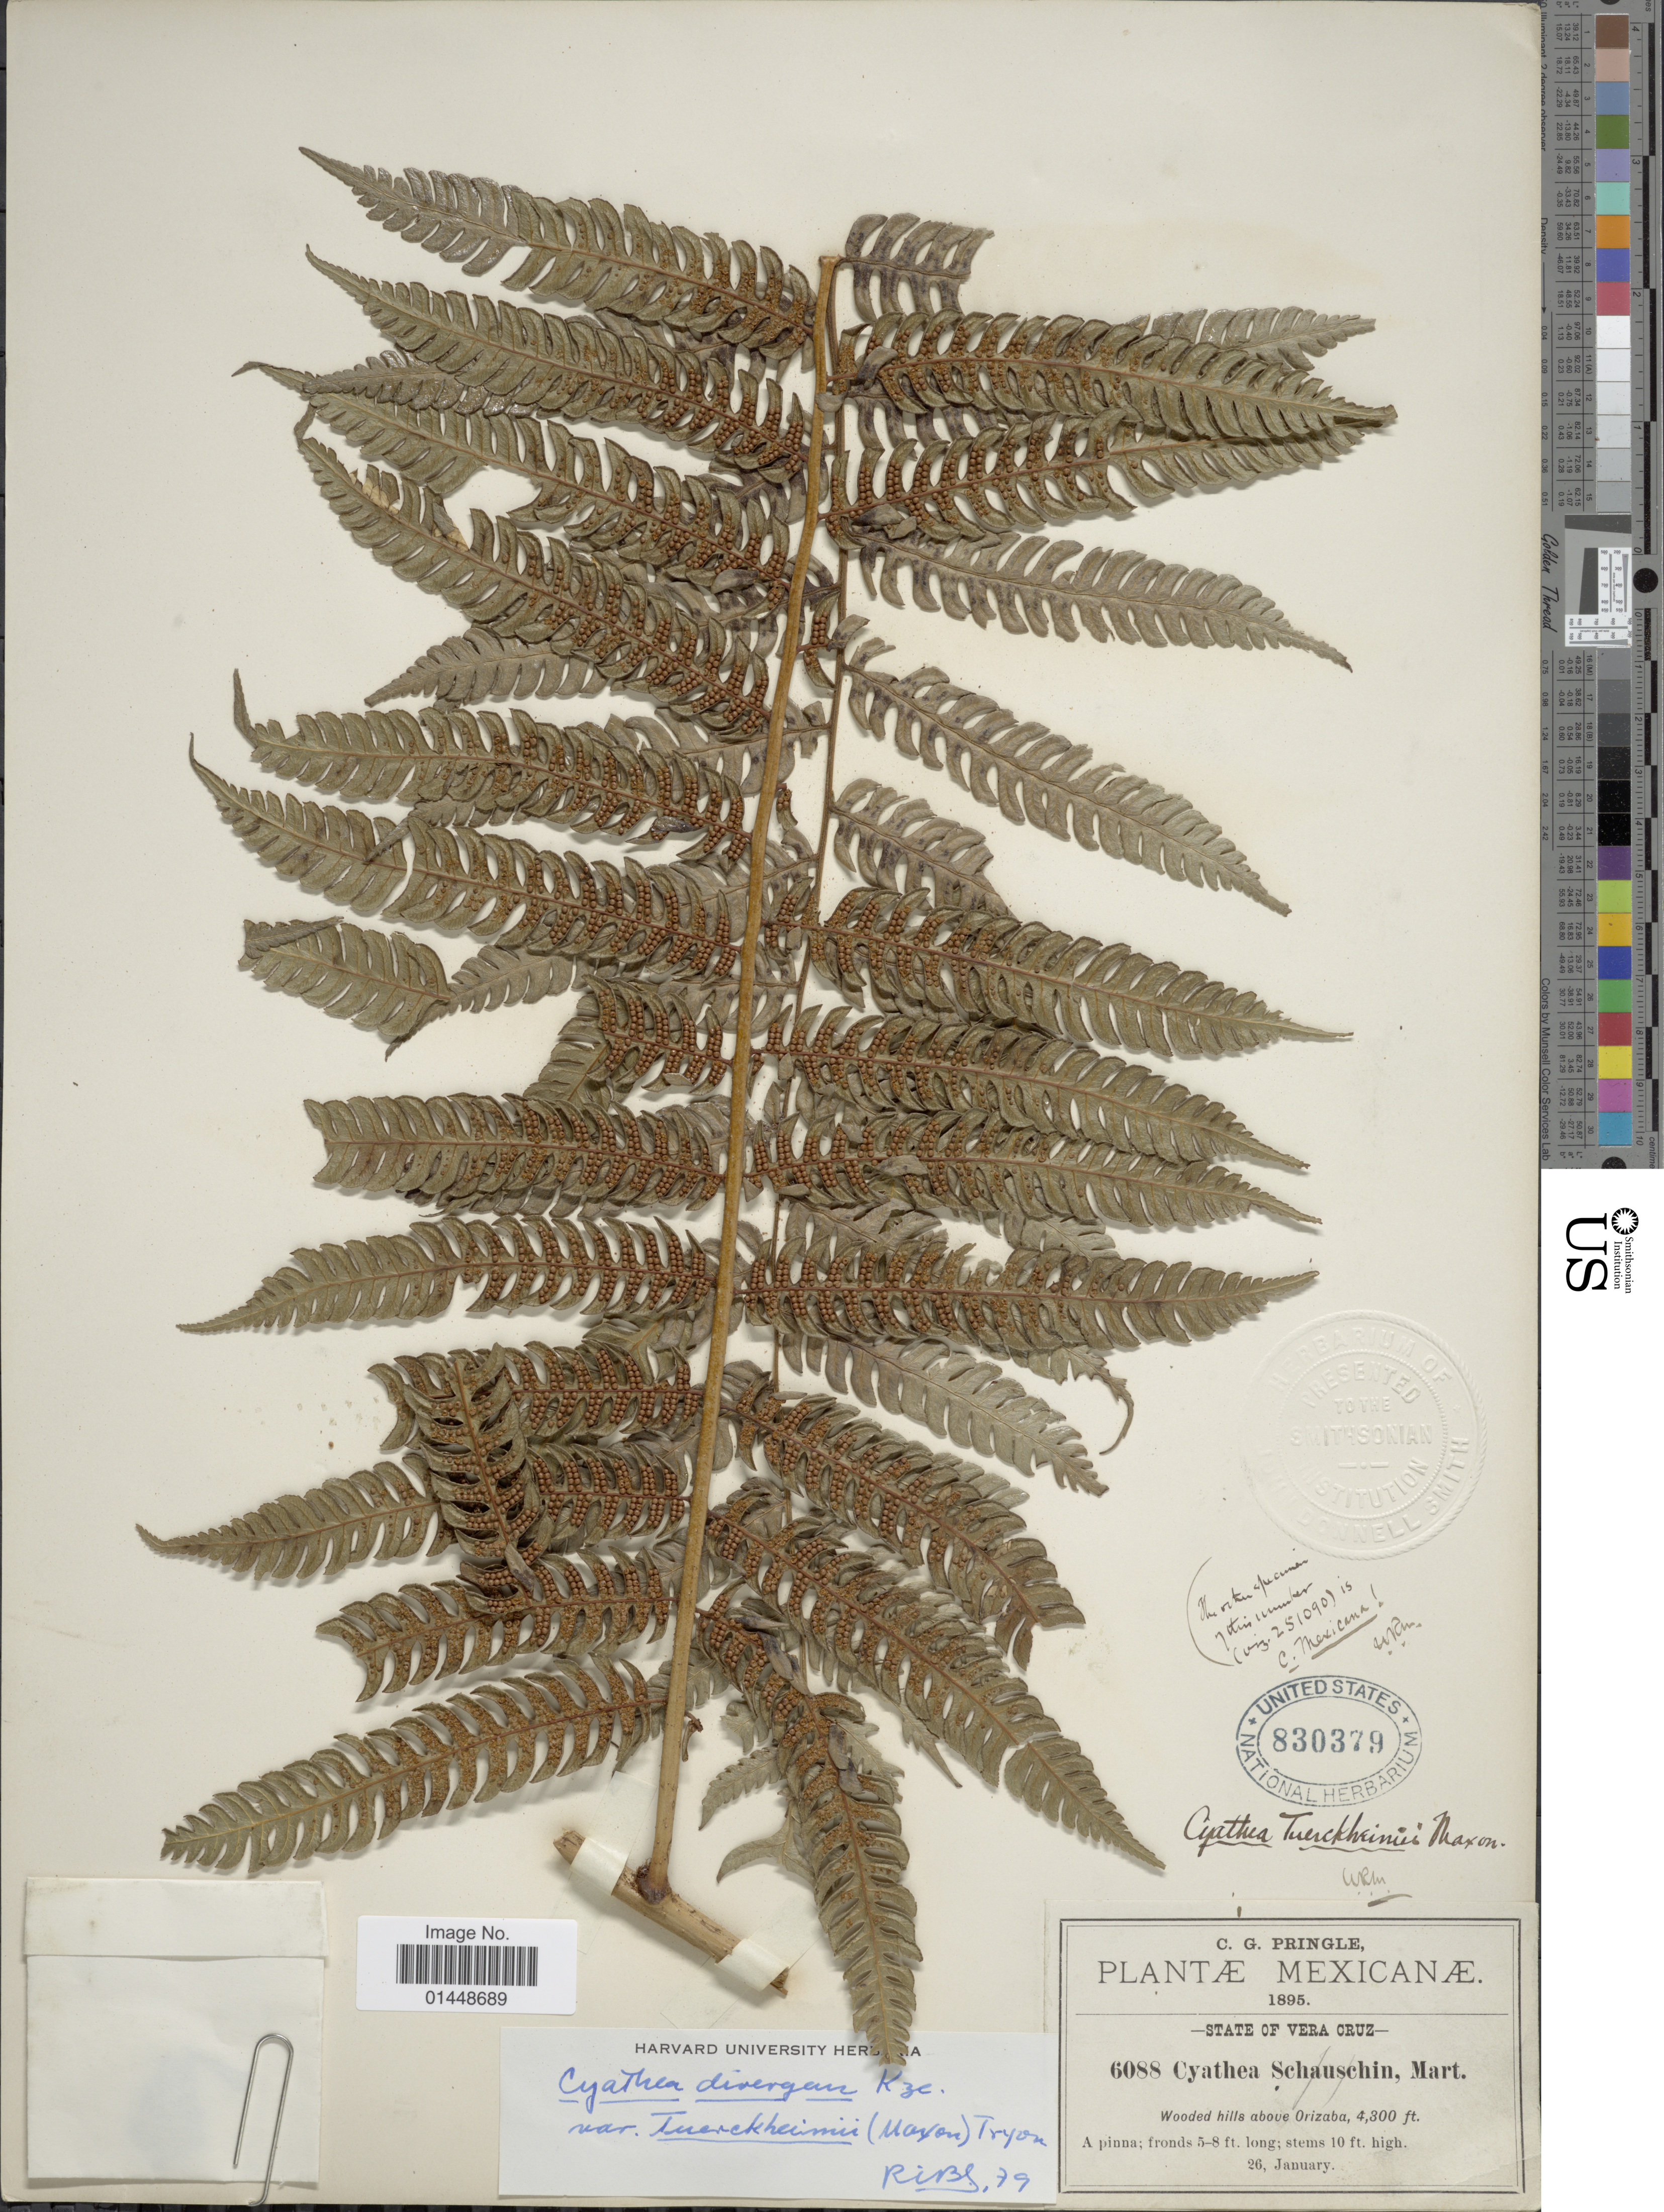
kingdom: Plantae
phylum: Tracheophyta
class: Polypodiopsida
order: Cyatheales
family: Cyatheaceae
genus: Cyathea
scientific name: Cyathea divergens var. tuerckheimii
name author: (Maxon) R.M. Tryon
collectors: C. G. Pringle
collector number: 6088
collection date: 1895-01-26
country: Mexico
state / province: Veracruz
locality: State of Vera Cruz. Wooded hills above Orizaba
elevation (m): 1311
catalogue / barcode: US 830379